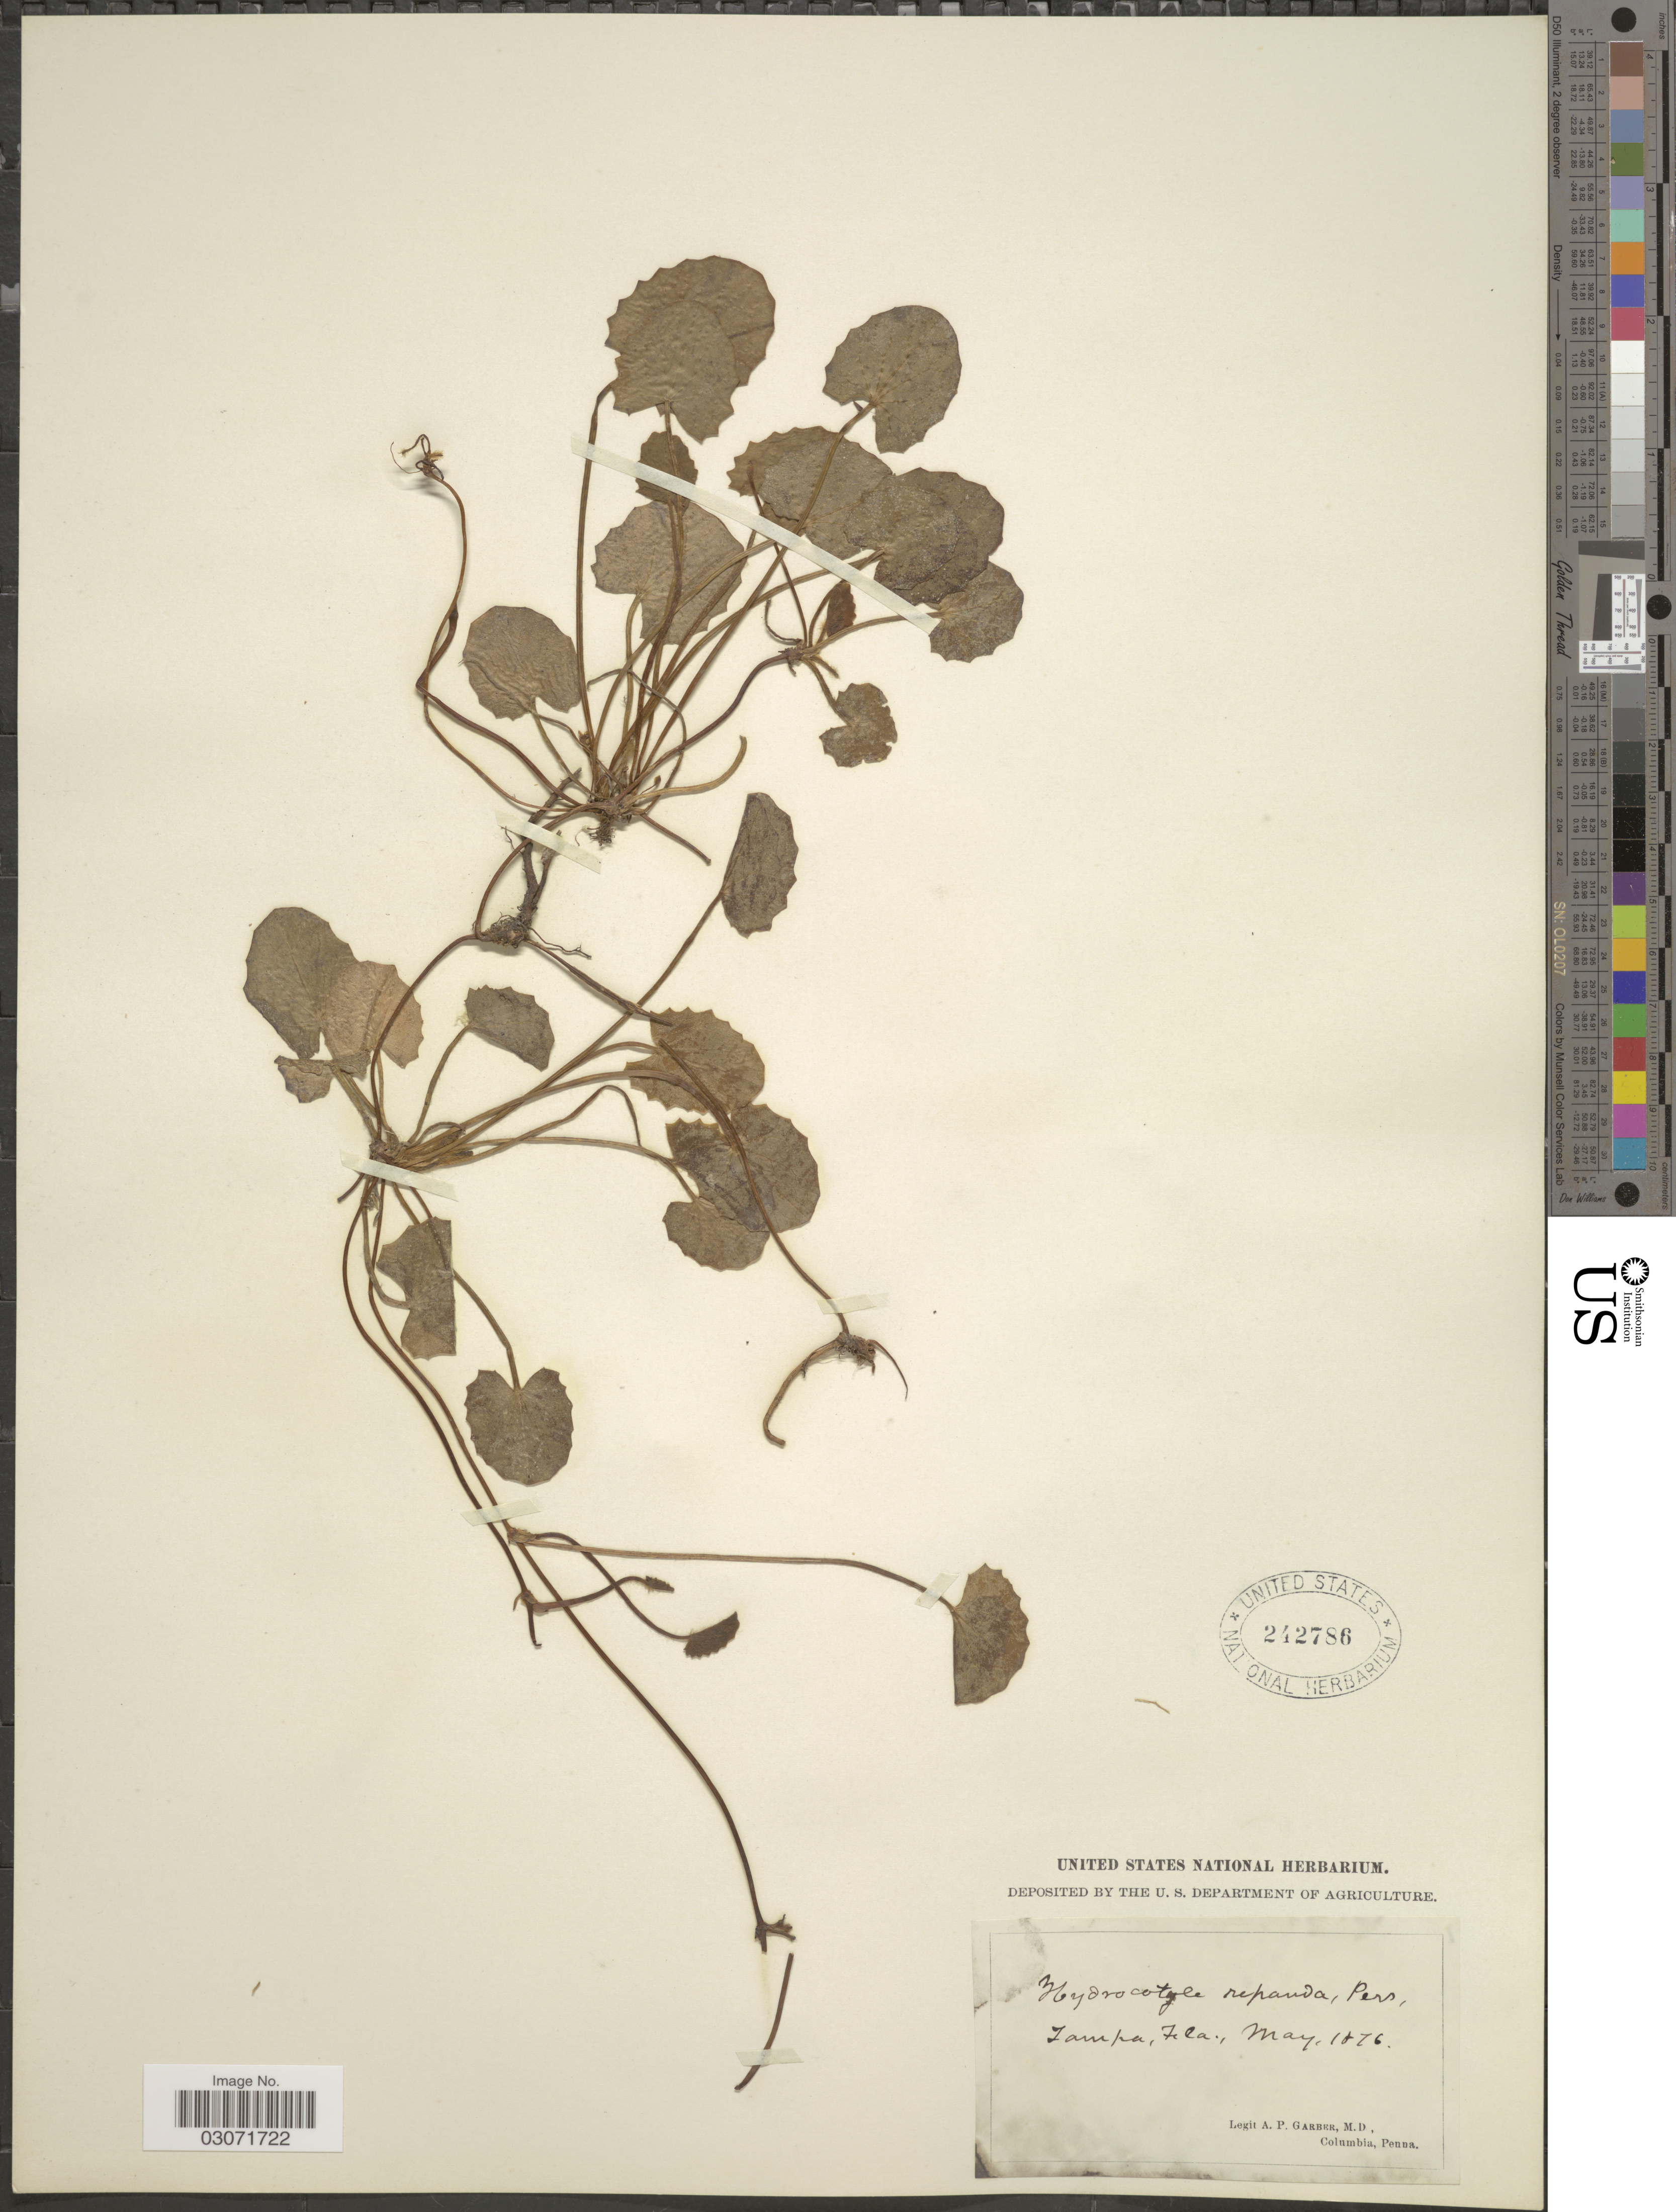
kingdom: Plantae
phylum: Tracheophyta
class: Magnoliopsida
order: Apiales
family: Apiaceae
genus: Centella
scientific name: Centella asiatica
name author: (L.) Urb.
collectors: A. P. Garber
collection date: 1876-05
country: United States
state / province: Florida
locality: Tampa, Fla.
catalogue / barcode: US 242786